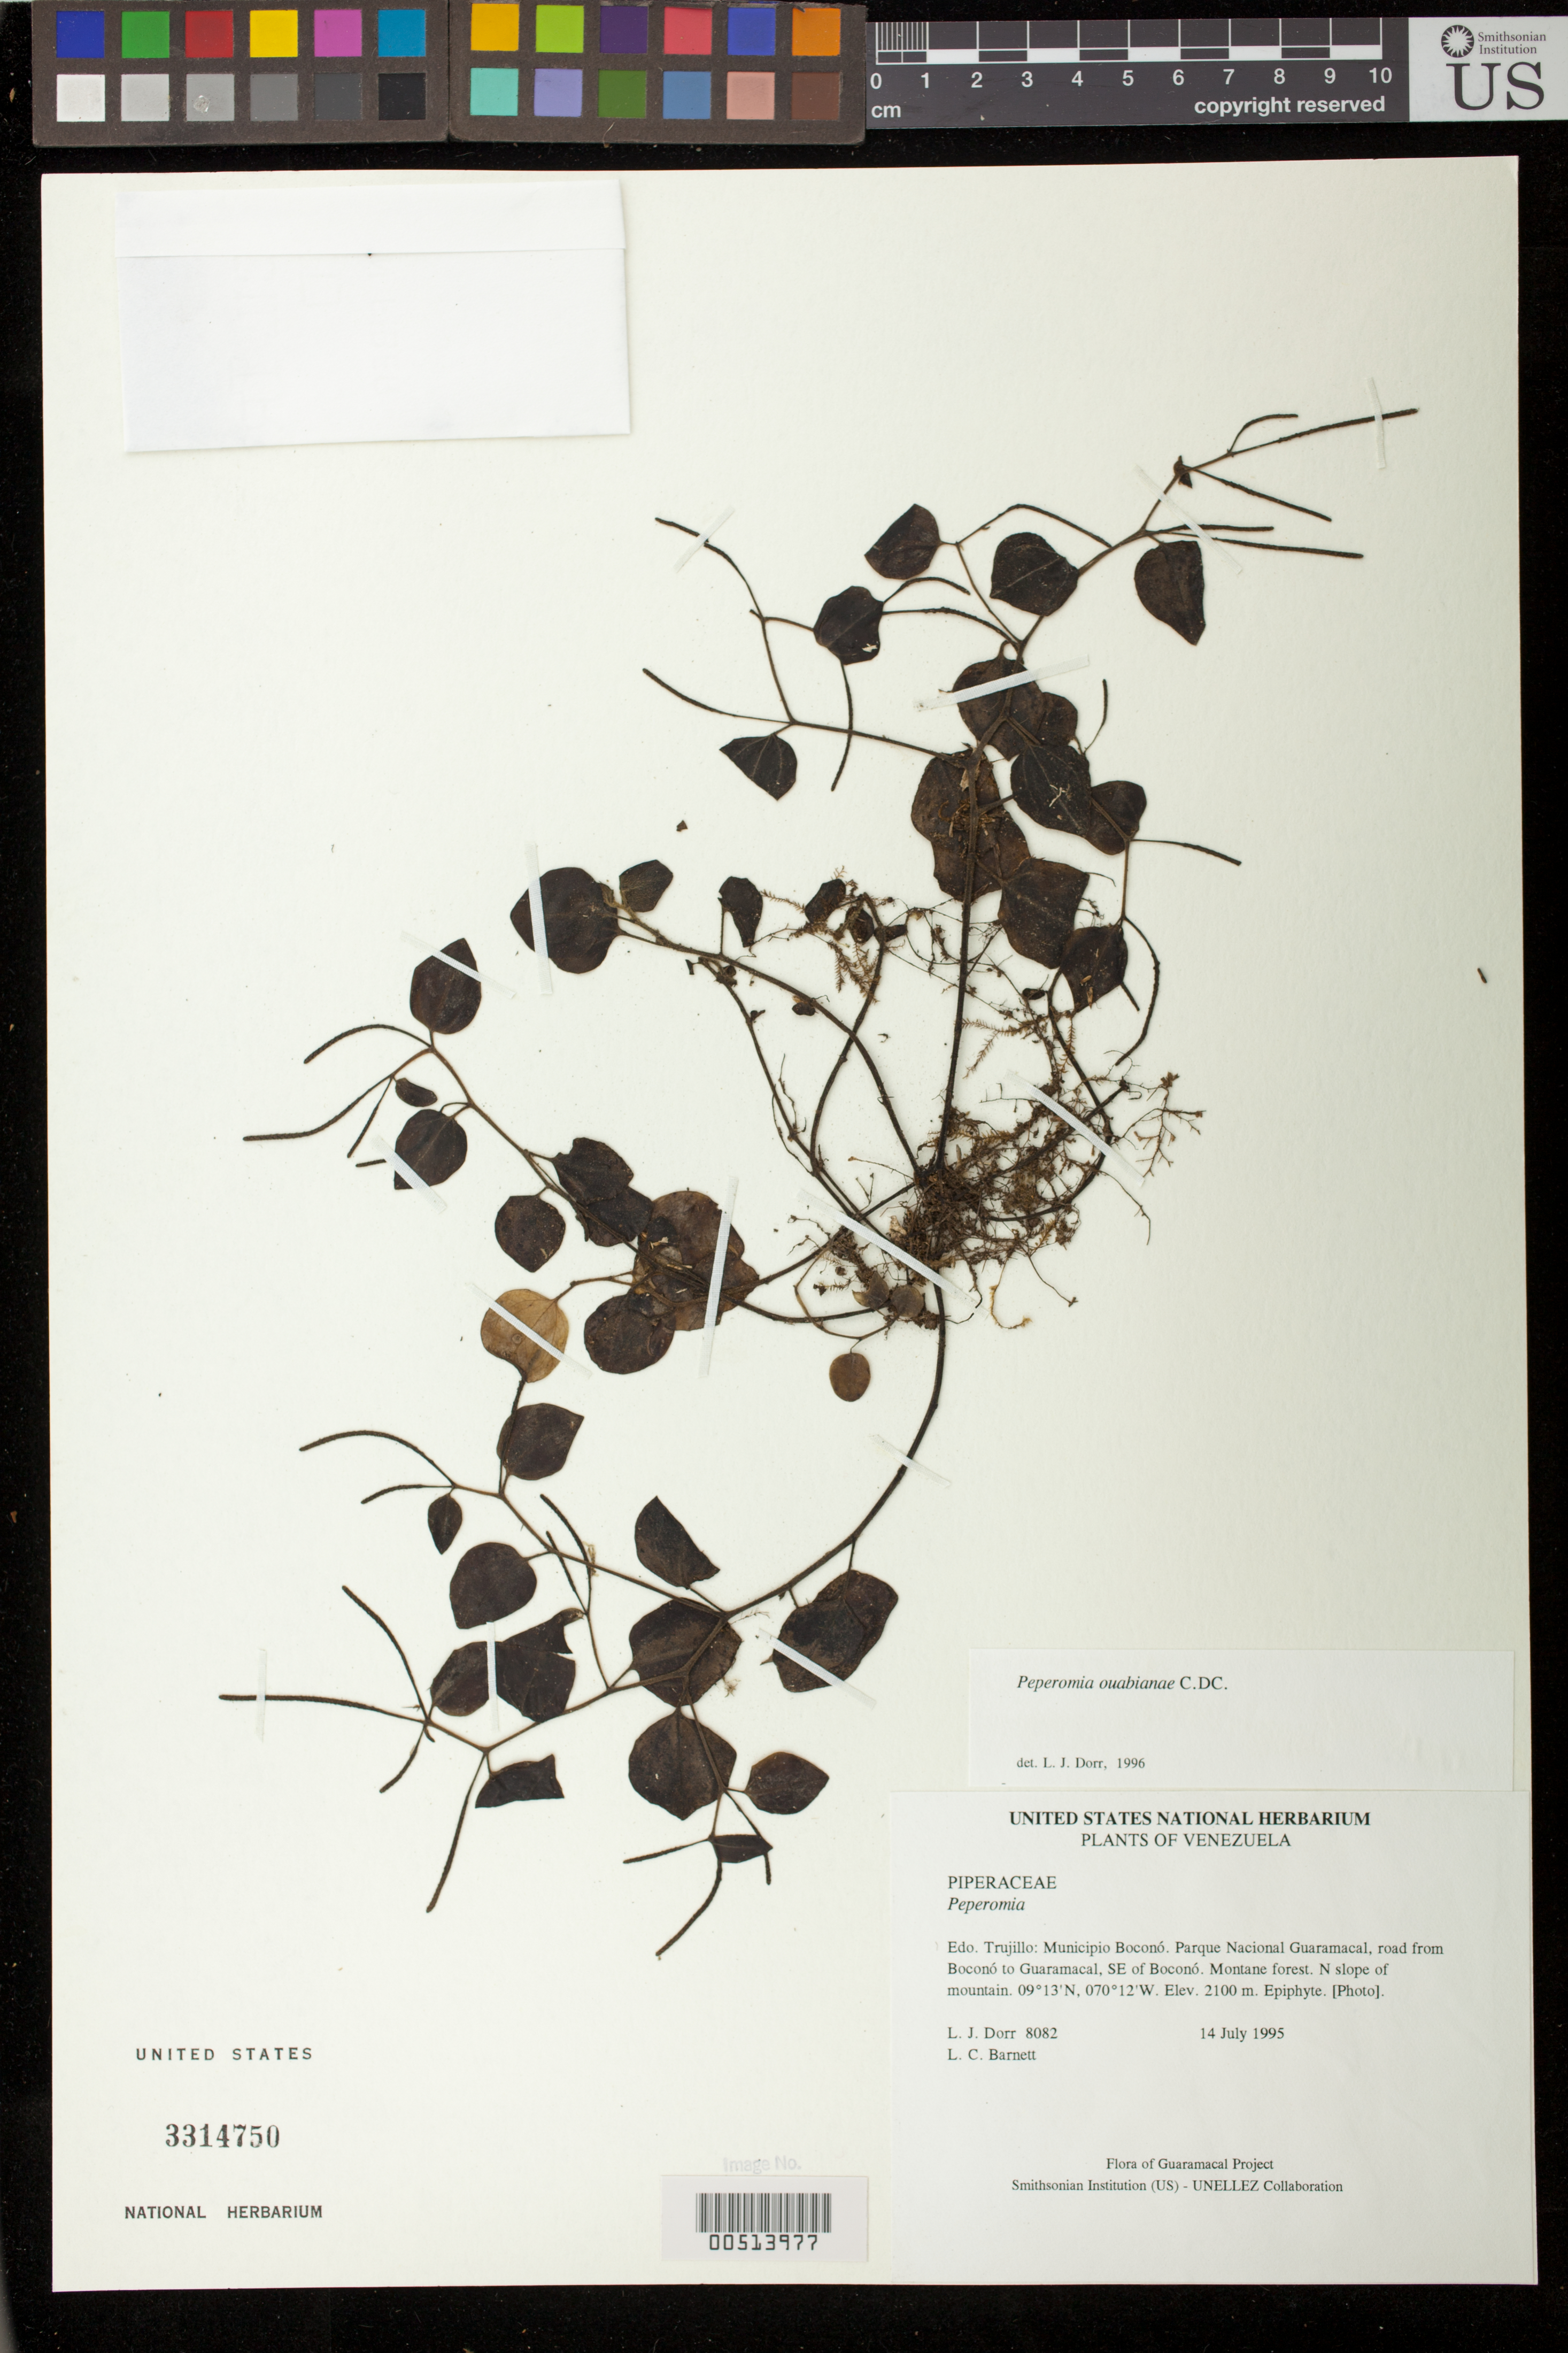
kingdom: Plantae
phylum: Tracheophyta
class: Magnoliopsida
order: Piperales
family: Piperaceae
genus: Peperomia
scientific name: Peperomia trinervula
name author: C. DC.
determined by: Niño, S. M.; Dorr, L. J.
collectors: L. J. Dorr & L. C. Barnett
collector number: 8082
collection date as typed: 14 Jul 1995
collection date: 1995-07-14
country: Venezuela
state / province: Trujillo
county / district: Boconó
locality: Parque Nacional Guaramacal, road from Boconó to Guaramacal, SE of Boconó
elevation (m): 2100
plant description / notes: HUA, PORT, US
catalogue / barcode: US 3314750